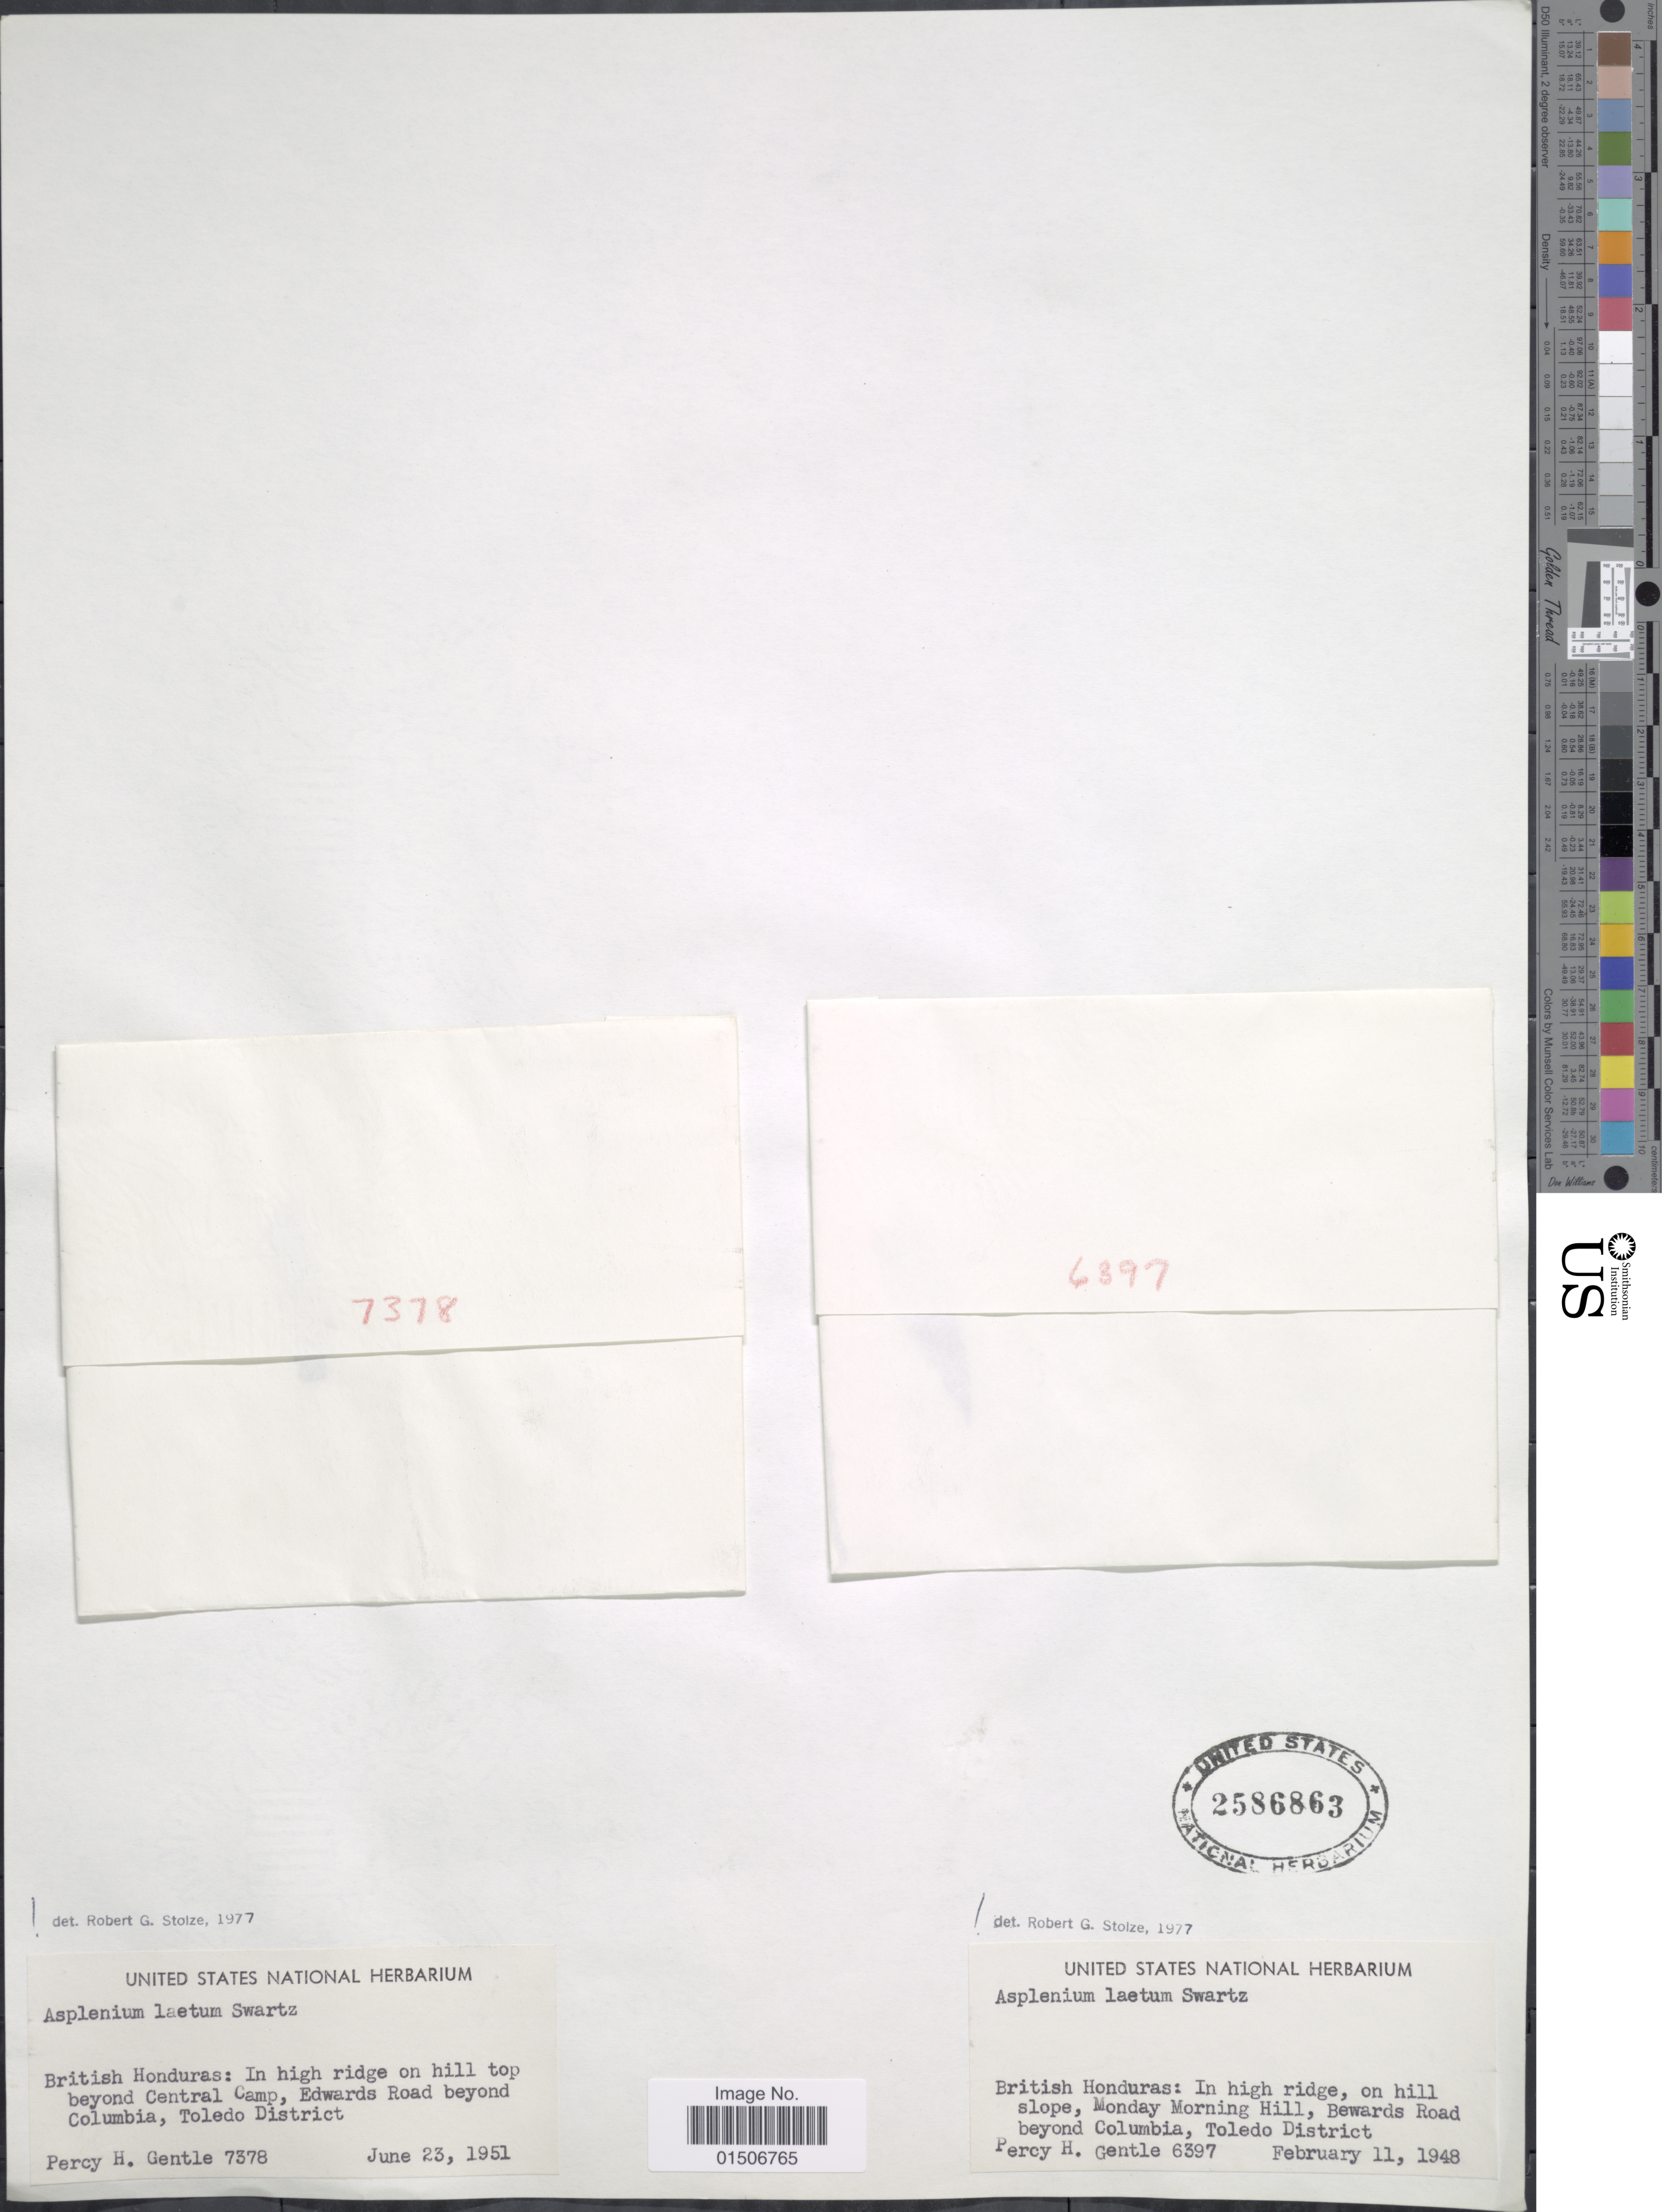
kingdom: Plantae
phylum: Tracheophyta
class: Polypodiopsida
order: Polypodiales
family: Aspleniaceae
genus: Asplenium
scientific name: Asplenium laetum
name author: Sw.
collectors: P. H. Gentle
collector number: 7378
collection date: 1951-06-23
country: Belize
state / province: Toledo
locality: British Honduras: In high ridge on hill top beyond Central Camp, Edwards Road beyond Columbia, Toledo District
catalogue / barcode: US 2586863-2